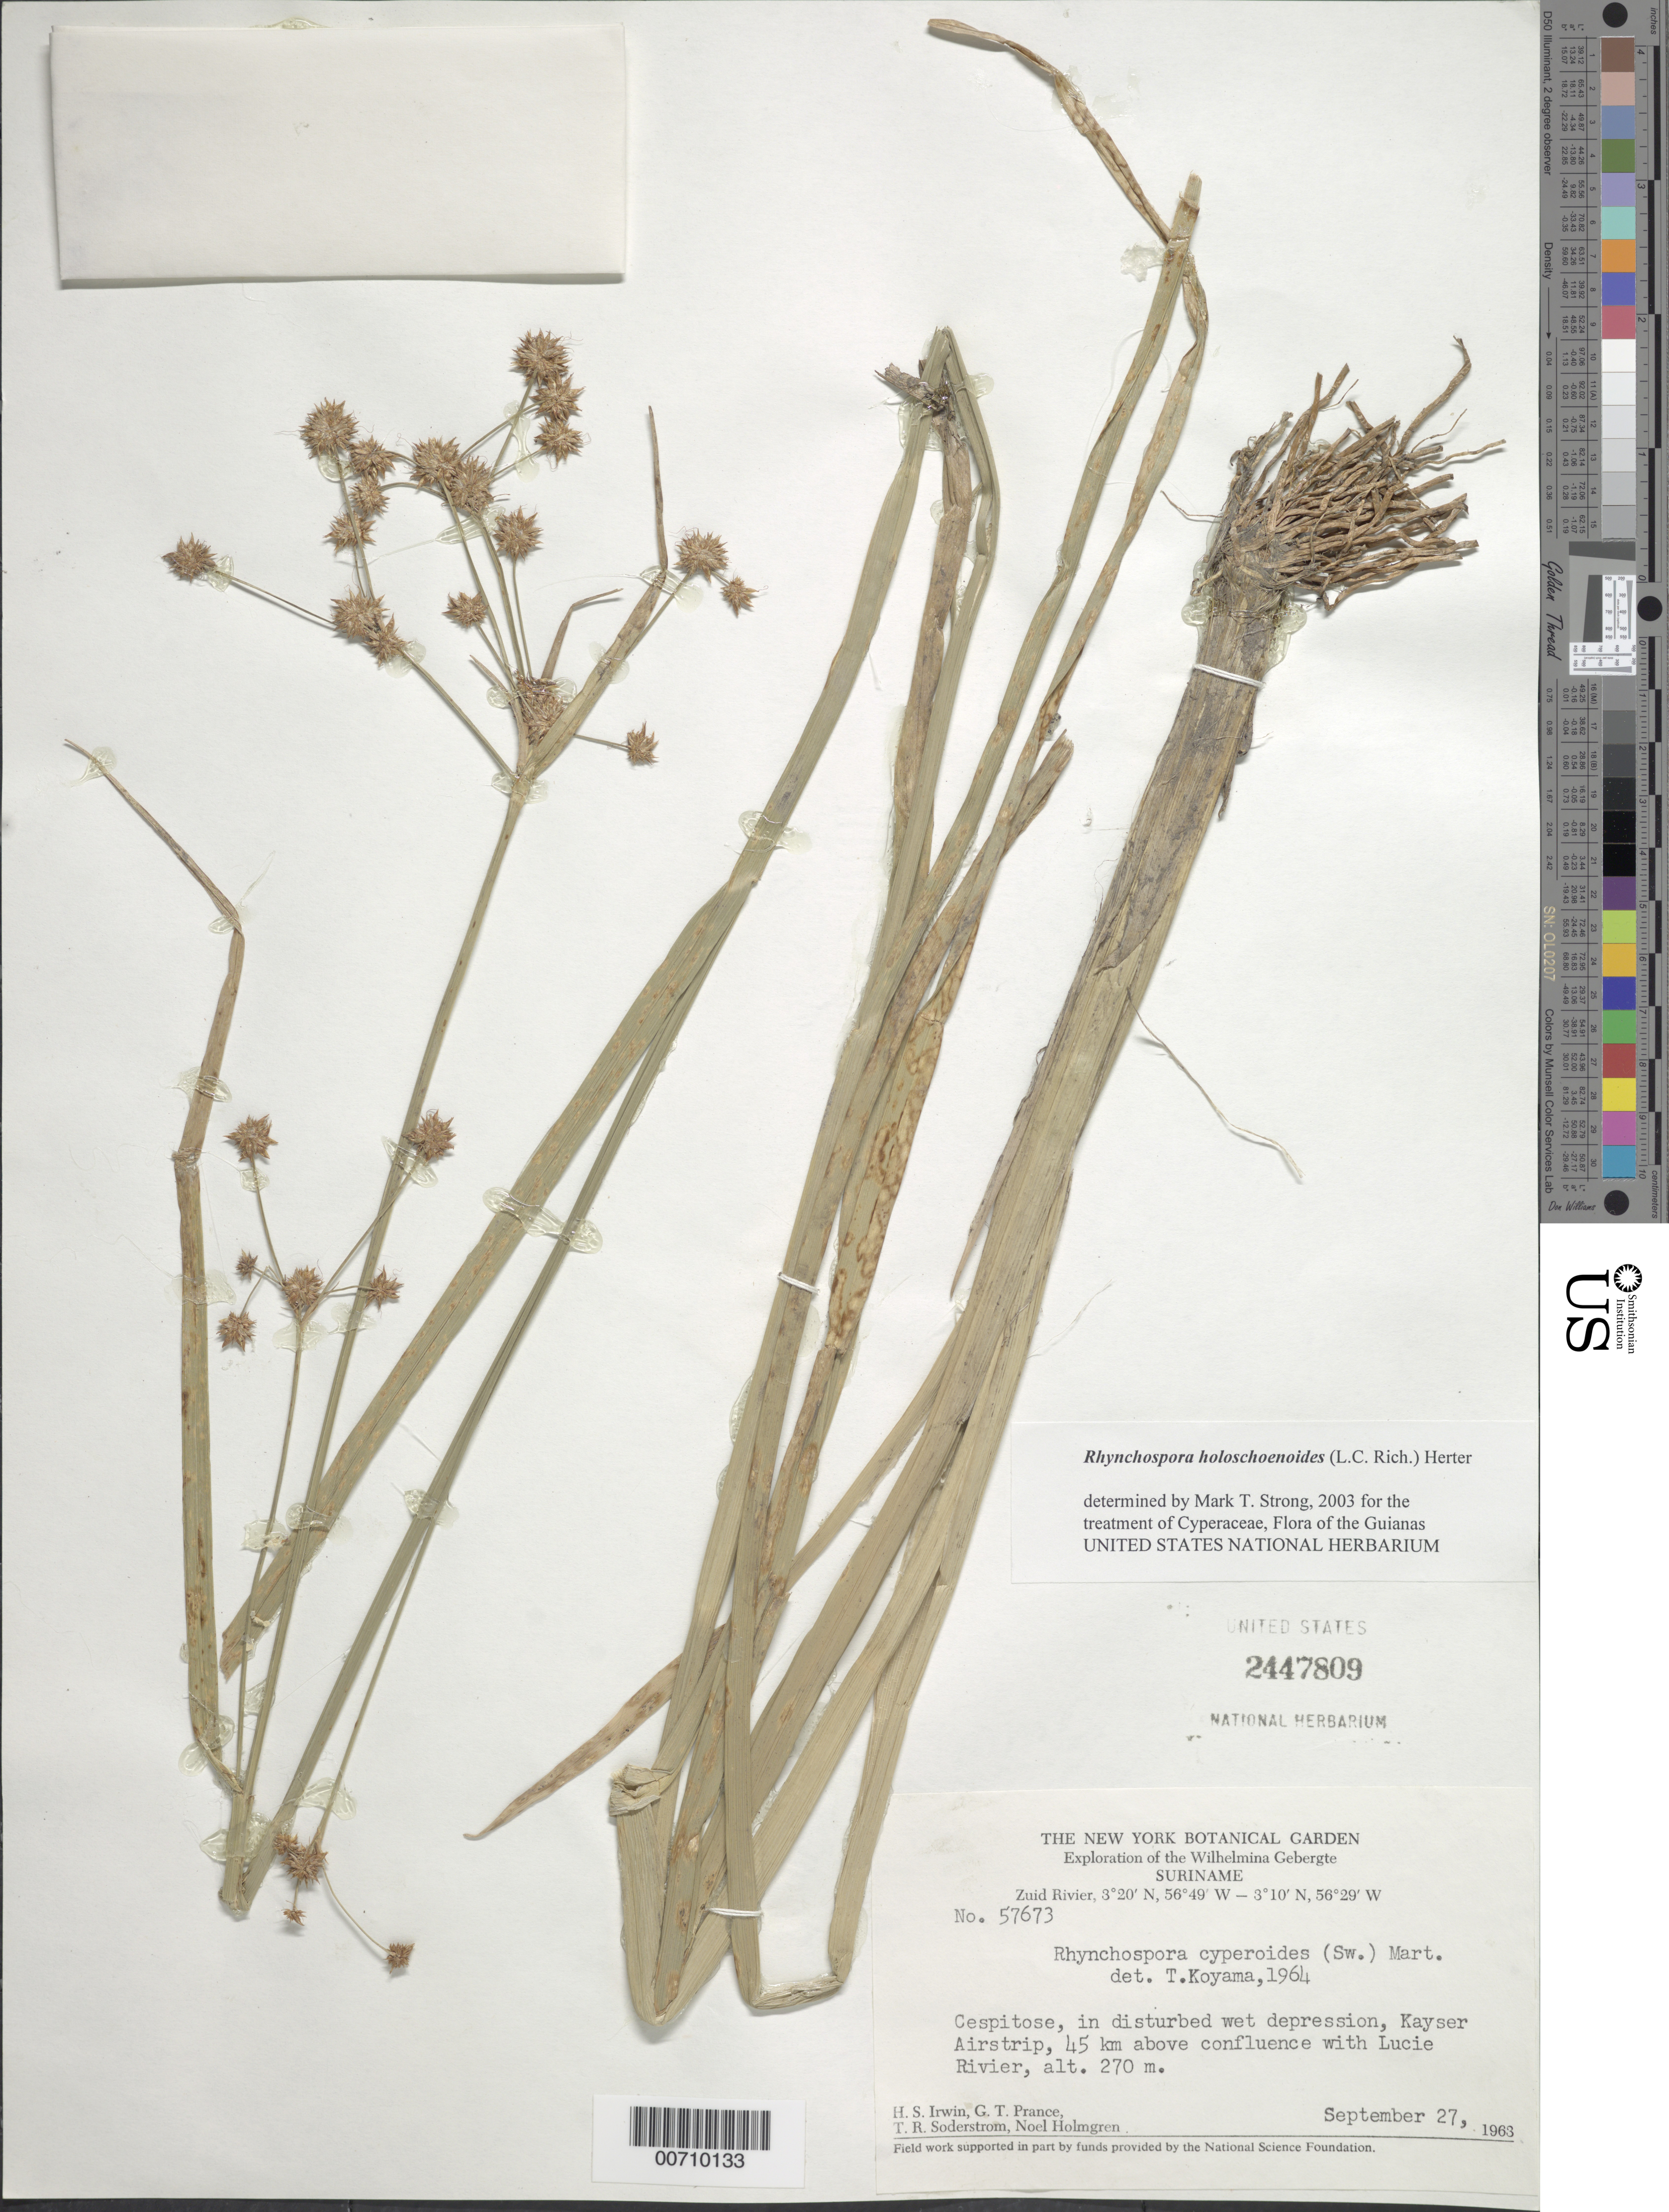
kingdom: Plantae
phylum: Tracheophyta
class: Liliopsida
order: Poales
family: Cyperaceae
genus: Rhynchospora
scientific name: Rhynchospora holoschoenoides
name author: (Rich.) Herter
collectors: H. Irwin, G. T. Prance, T. R. Soderstrom & N. H. Holmgren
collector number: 57673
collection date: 1963-09-27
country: Suriname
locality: Wilhelmina Gerbergte, Kayser Airstrip, 45 km above confluence with Lucie Rivier, Zuid River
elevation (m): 270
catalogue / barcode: US 2447809